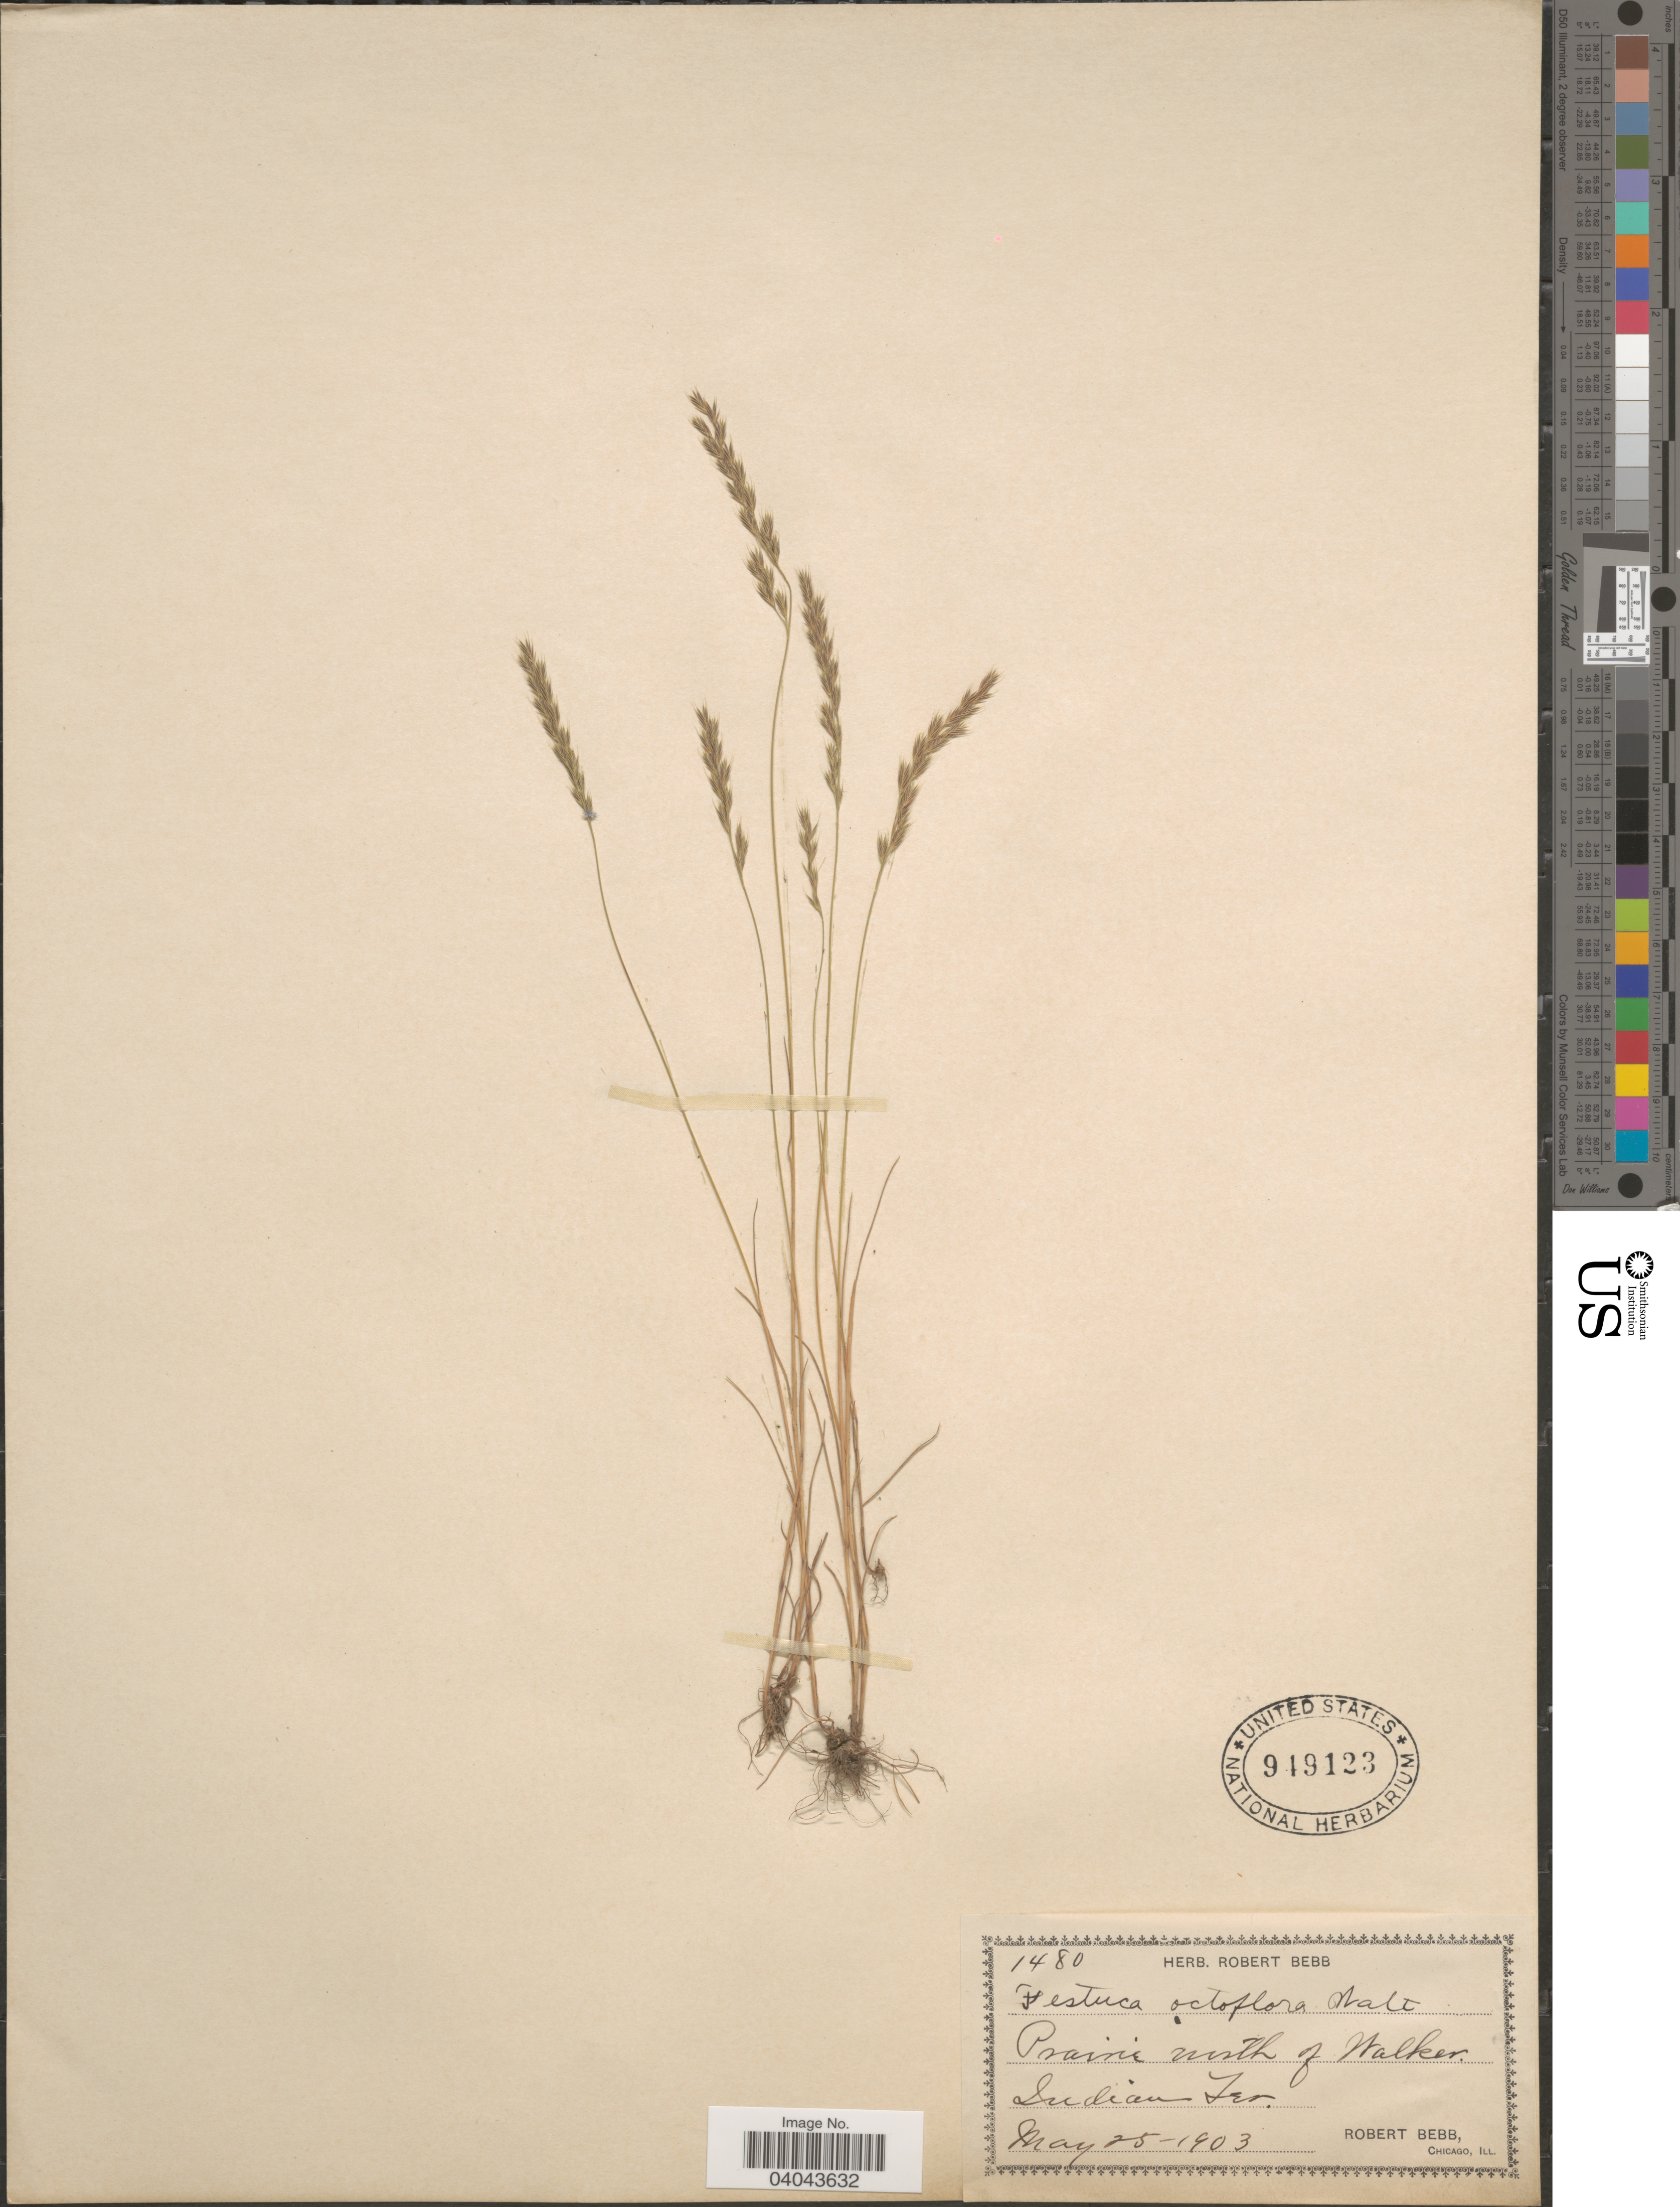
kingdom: Plantae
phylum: Tracheophyta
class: Liliopsida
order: Poales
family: Poaceae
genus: Festuca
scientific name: Festuca octoflora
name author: Walter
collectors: R. Bebb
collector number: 1480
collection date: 1903-05-25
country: United States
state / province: Texas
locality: Prairie north of Walker. Indian Ter.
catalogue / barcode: US 949123